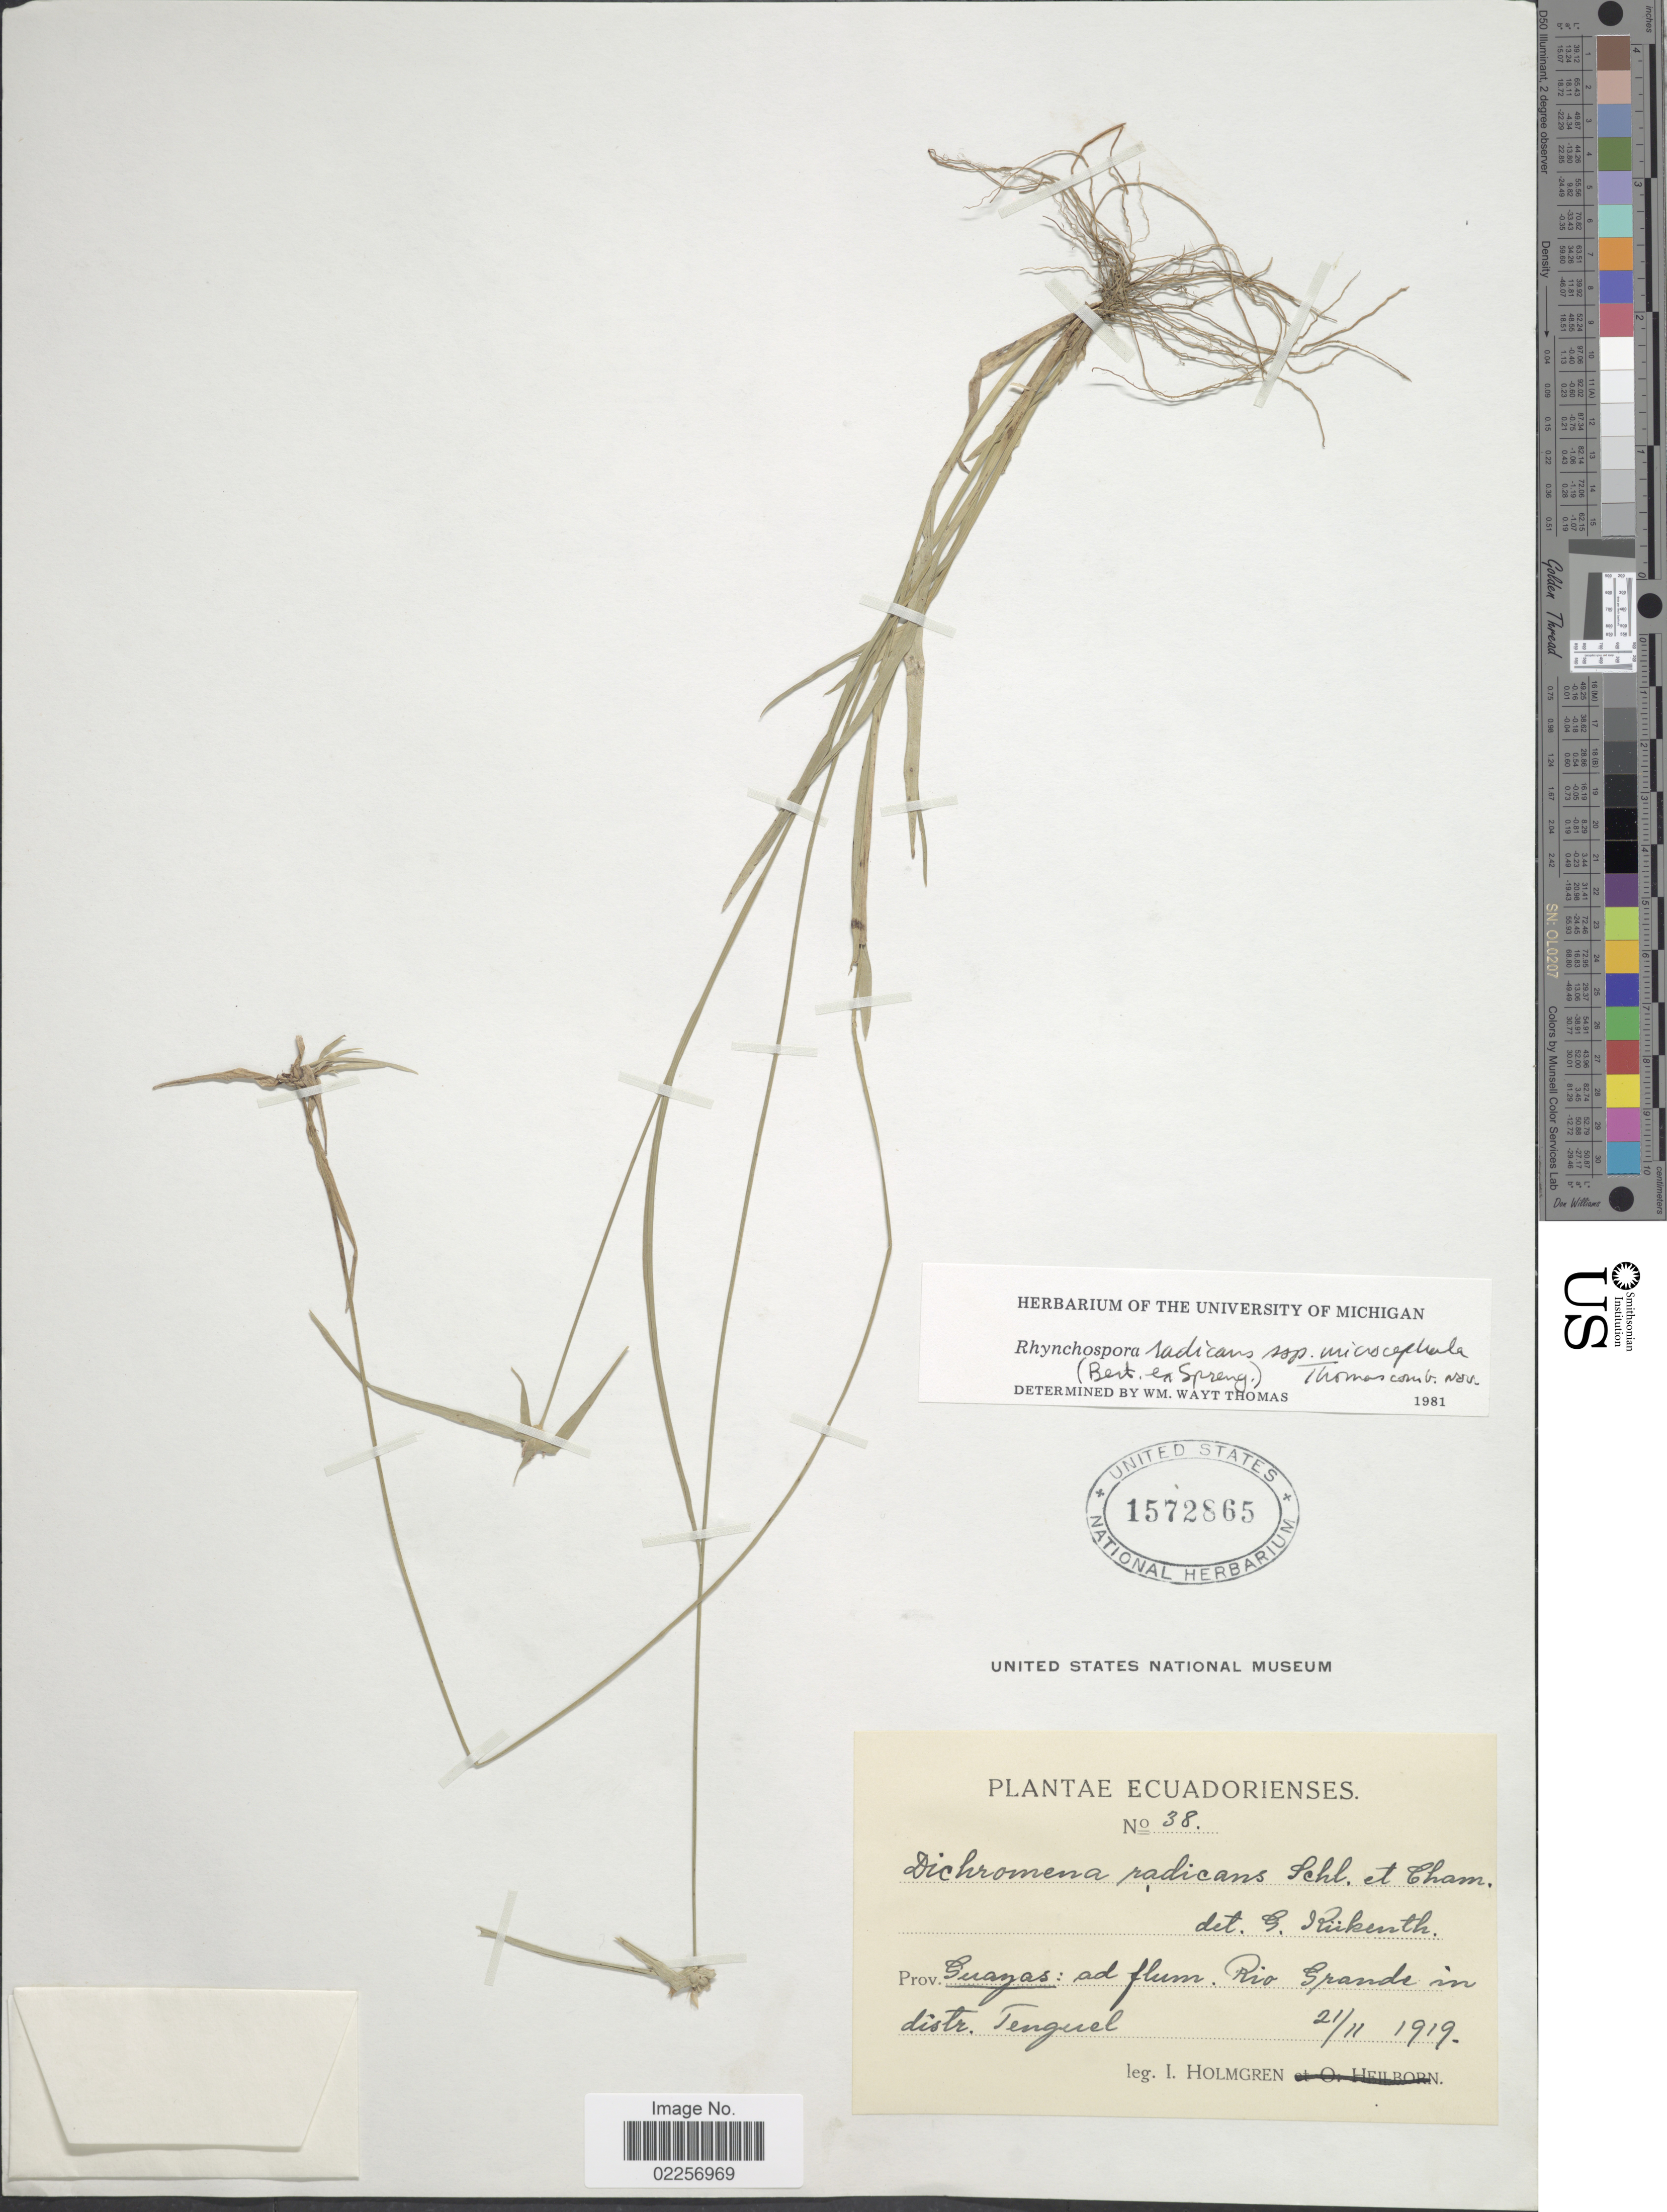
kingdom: Plantae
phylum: Tracheophyta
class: Liliopsida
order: Poales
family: Cyperaceae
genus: Rhynchospora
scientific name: Rhynchospora radicans subsp. microcephala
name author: (Bertero ex Spreng.) W.W. Thomas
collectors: I. Holmgren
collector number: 38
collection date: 1919-11-21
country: Ecuador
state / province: Guayas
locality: Ecuadorienses. Ad flum. Rio Grande in distr. Tenguel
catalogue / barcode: US 1572865